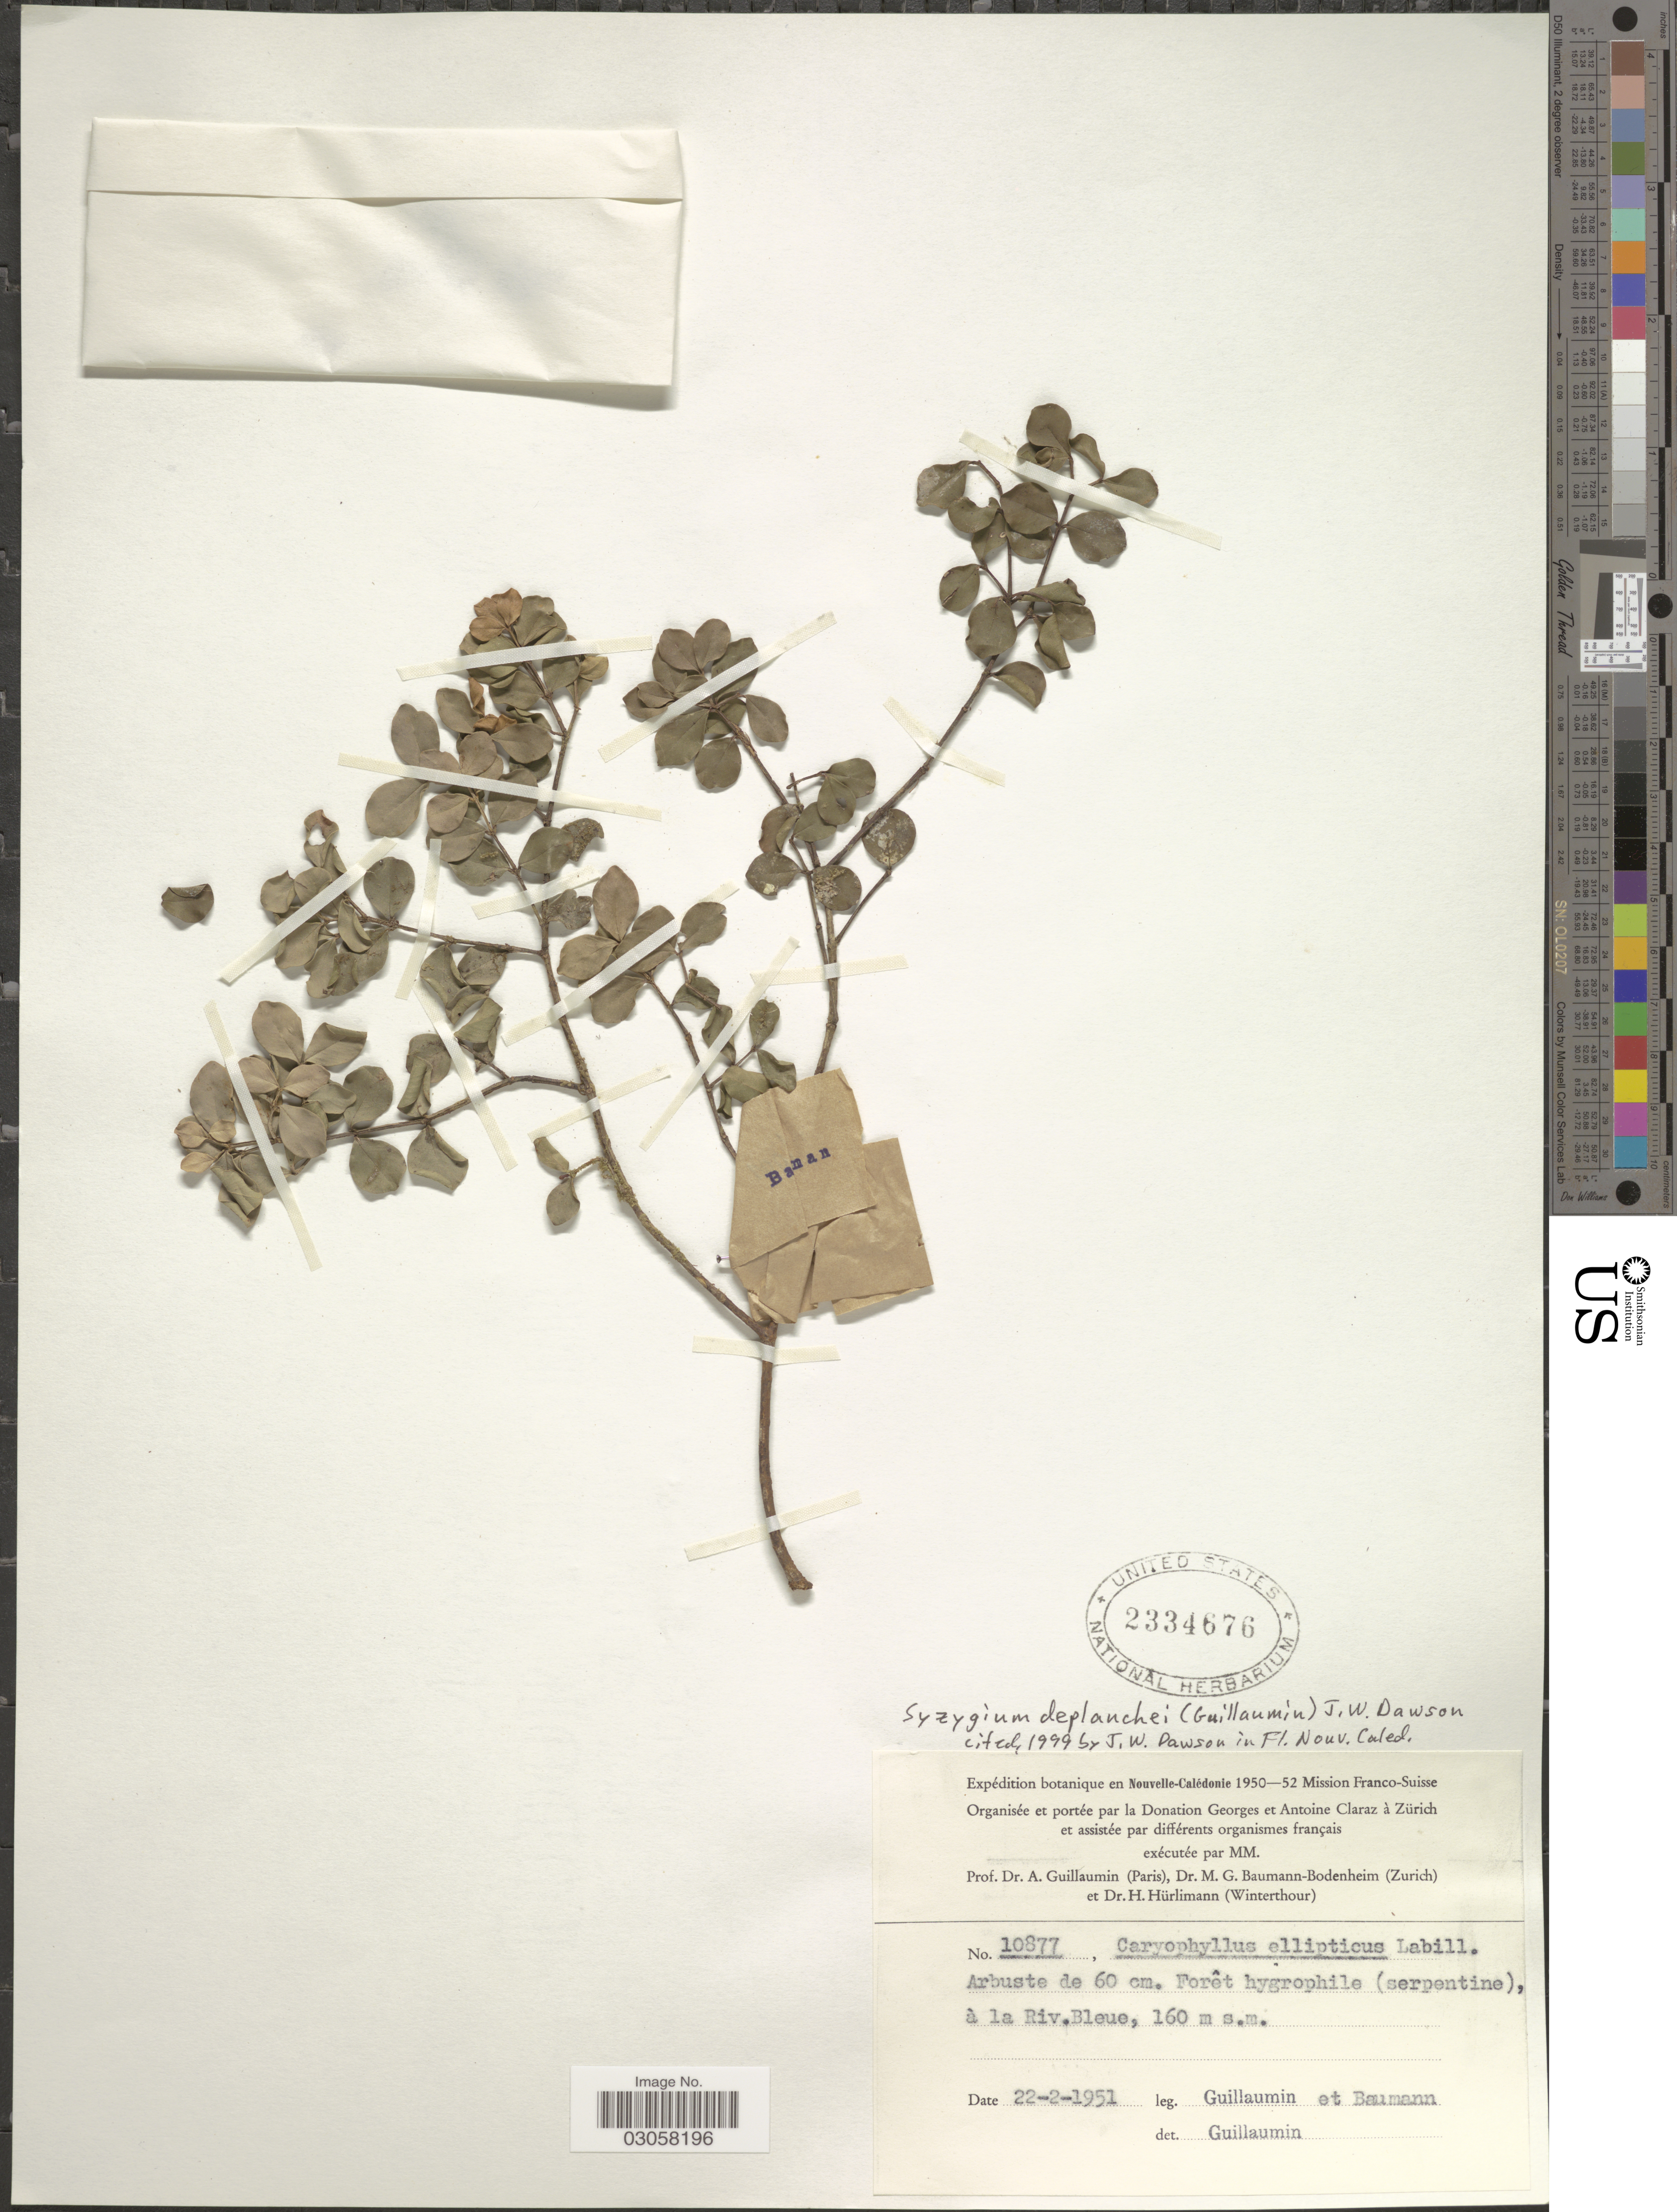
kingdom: Plantae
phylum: Tracheophyta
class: Magnoliopsida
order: Myrtales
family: Myrtaceae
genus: Syzygium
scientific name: Syzygium deplanchei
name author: (Guill.) J.W. Dawson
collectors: A. Guillaumin & M. G. Baumann-Bodenheim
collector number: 10877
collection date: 1951-02-22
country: New Caledonia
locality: Nouvelle-Calédonie. Forêt hygrophile (serpentine), à la Riv. Bleue.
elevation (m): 160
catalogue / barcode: US 2334676